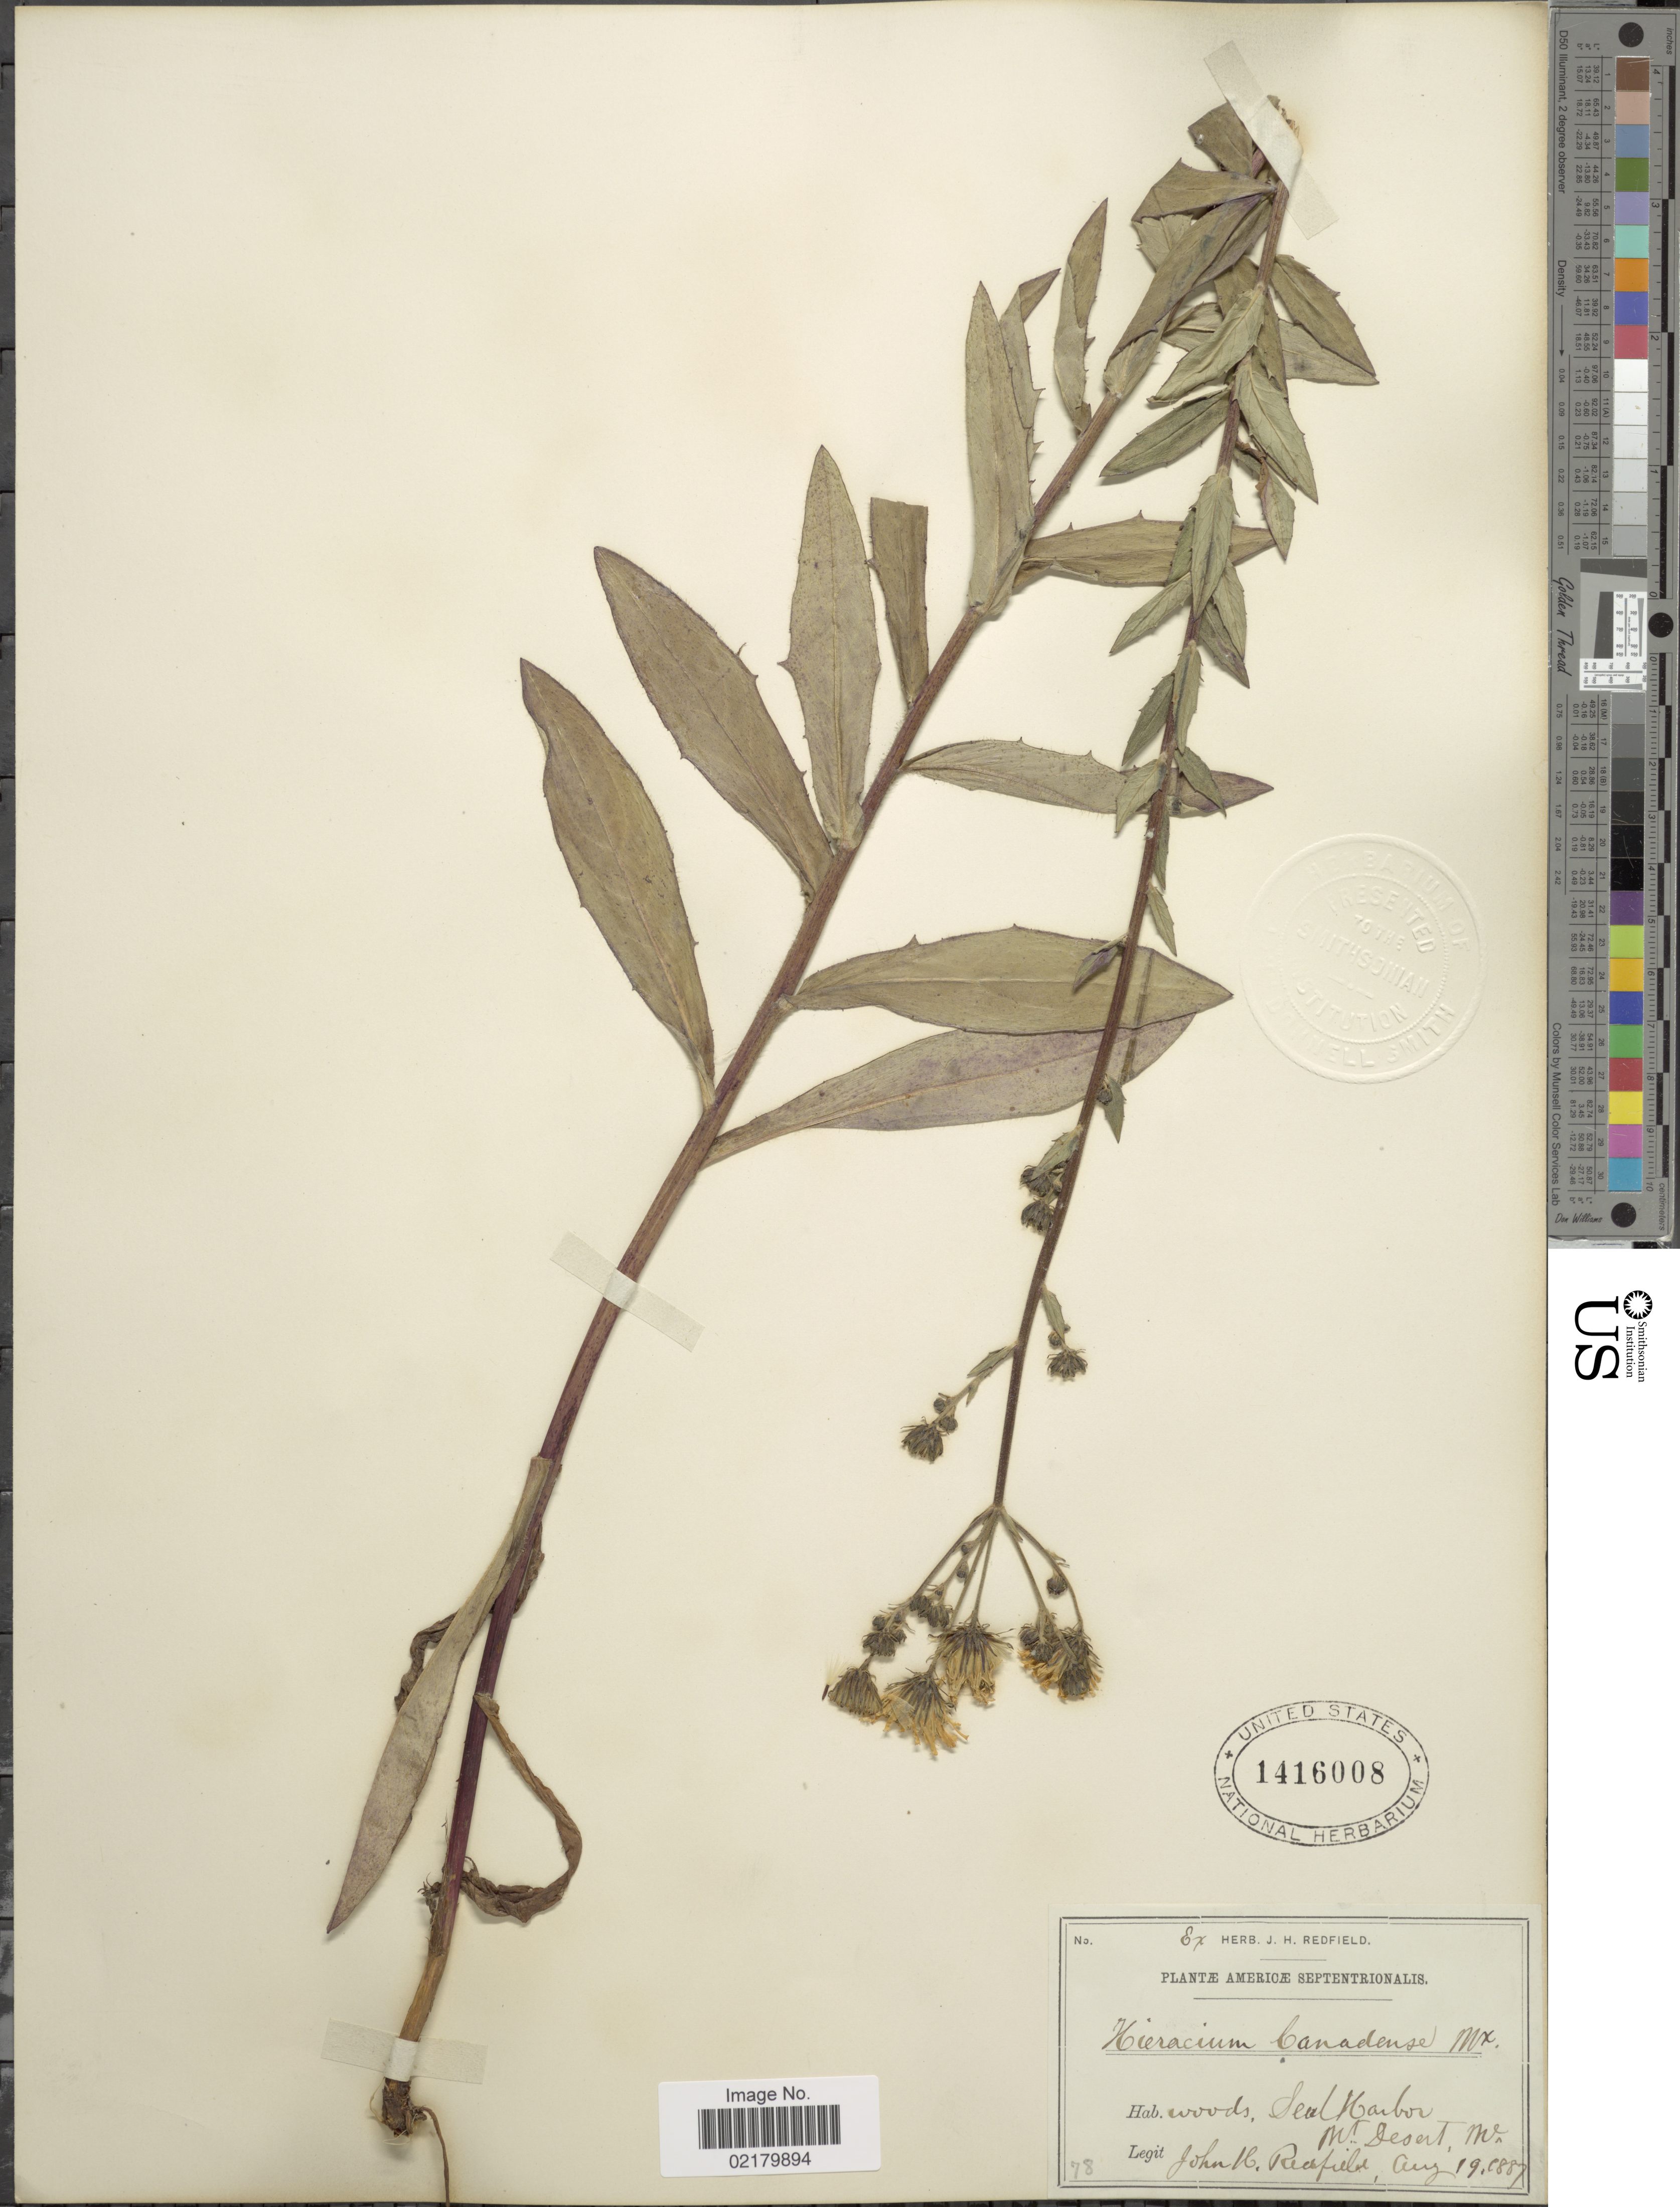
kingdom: Plantae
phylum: Tracheophyta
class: Magnoliopsida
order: Asterales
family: Asteraceae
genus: Hieracium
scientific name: Hieracium canadense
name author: Michx.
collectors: J. Redfield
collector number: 78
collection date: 1887-08-19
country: United States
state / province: Maine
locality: Americæ Septentrionalis, Woods, Seal Harbor, Mt Desert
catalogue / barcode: US 1416008